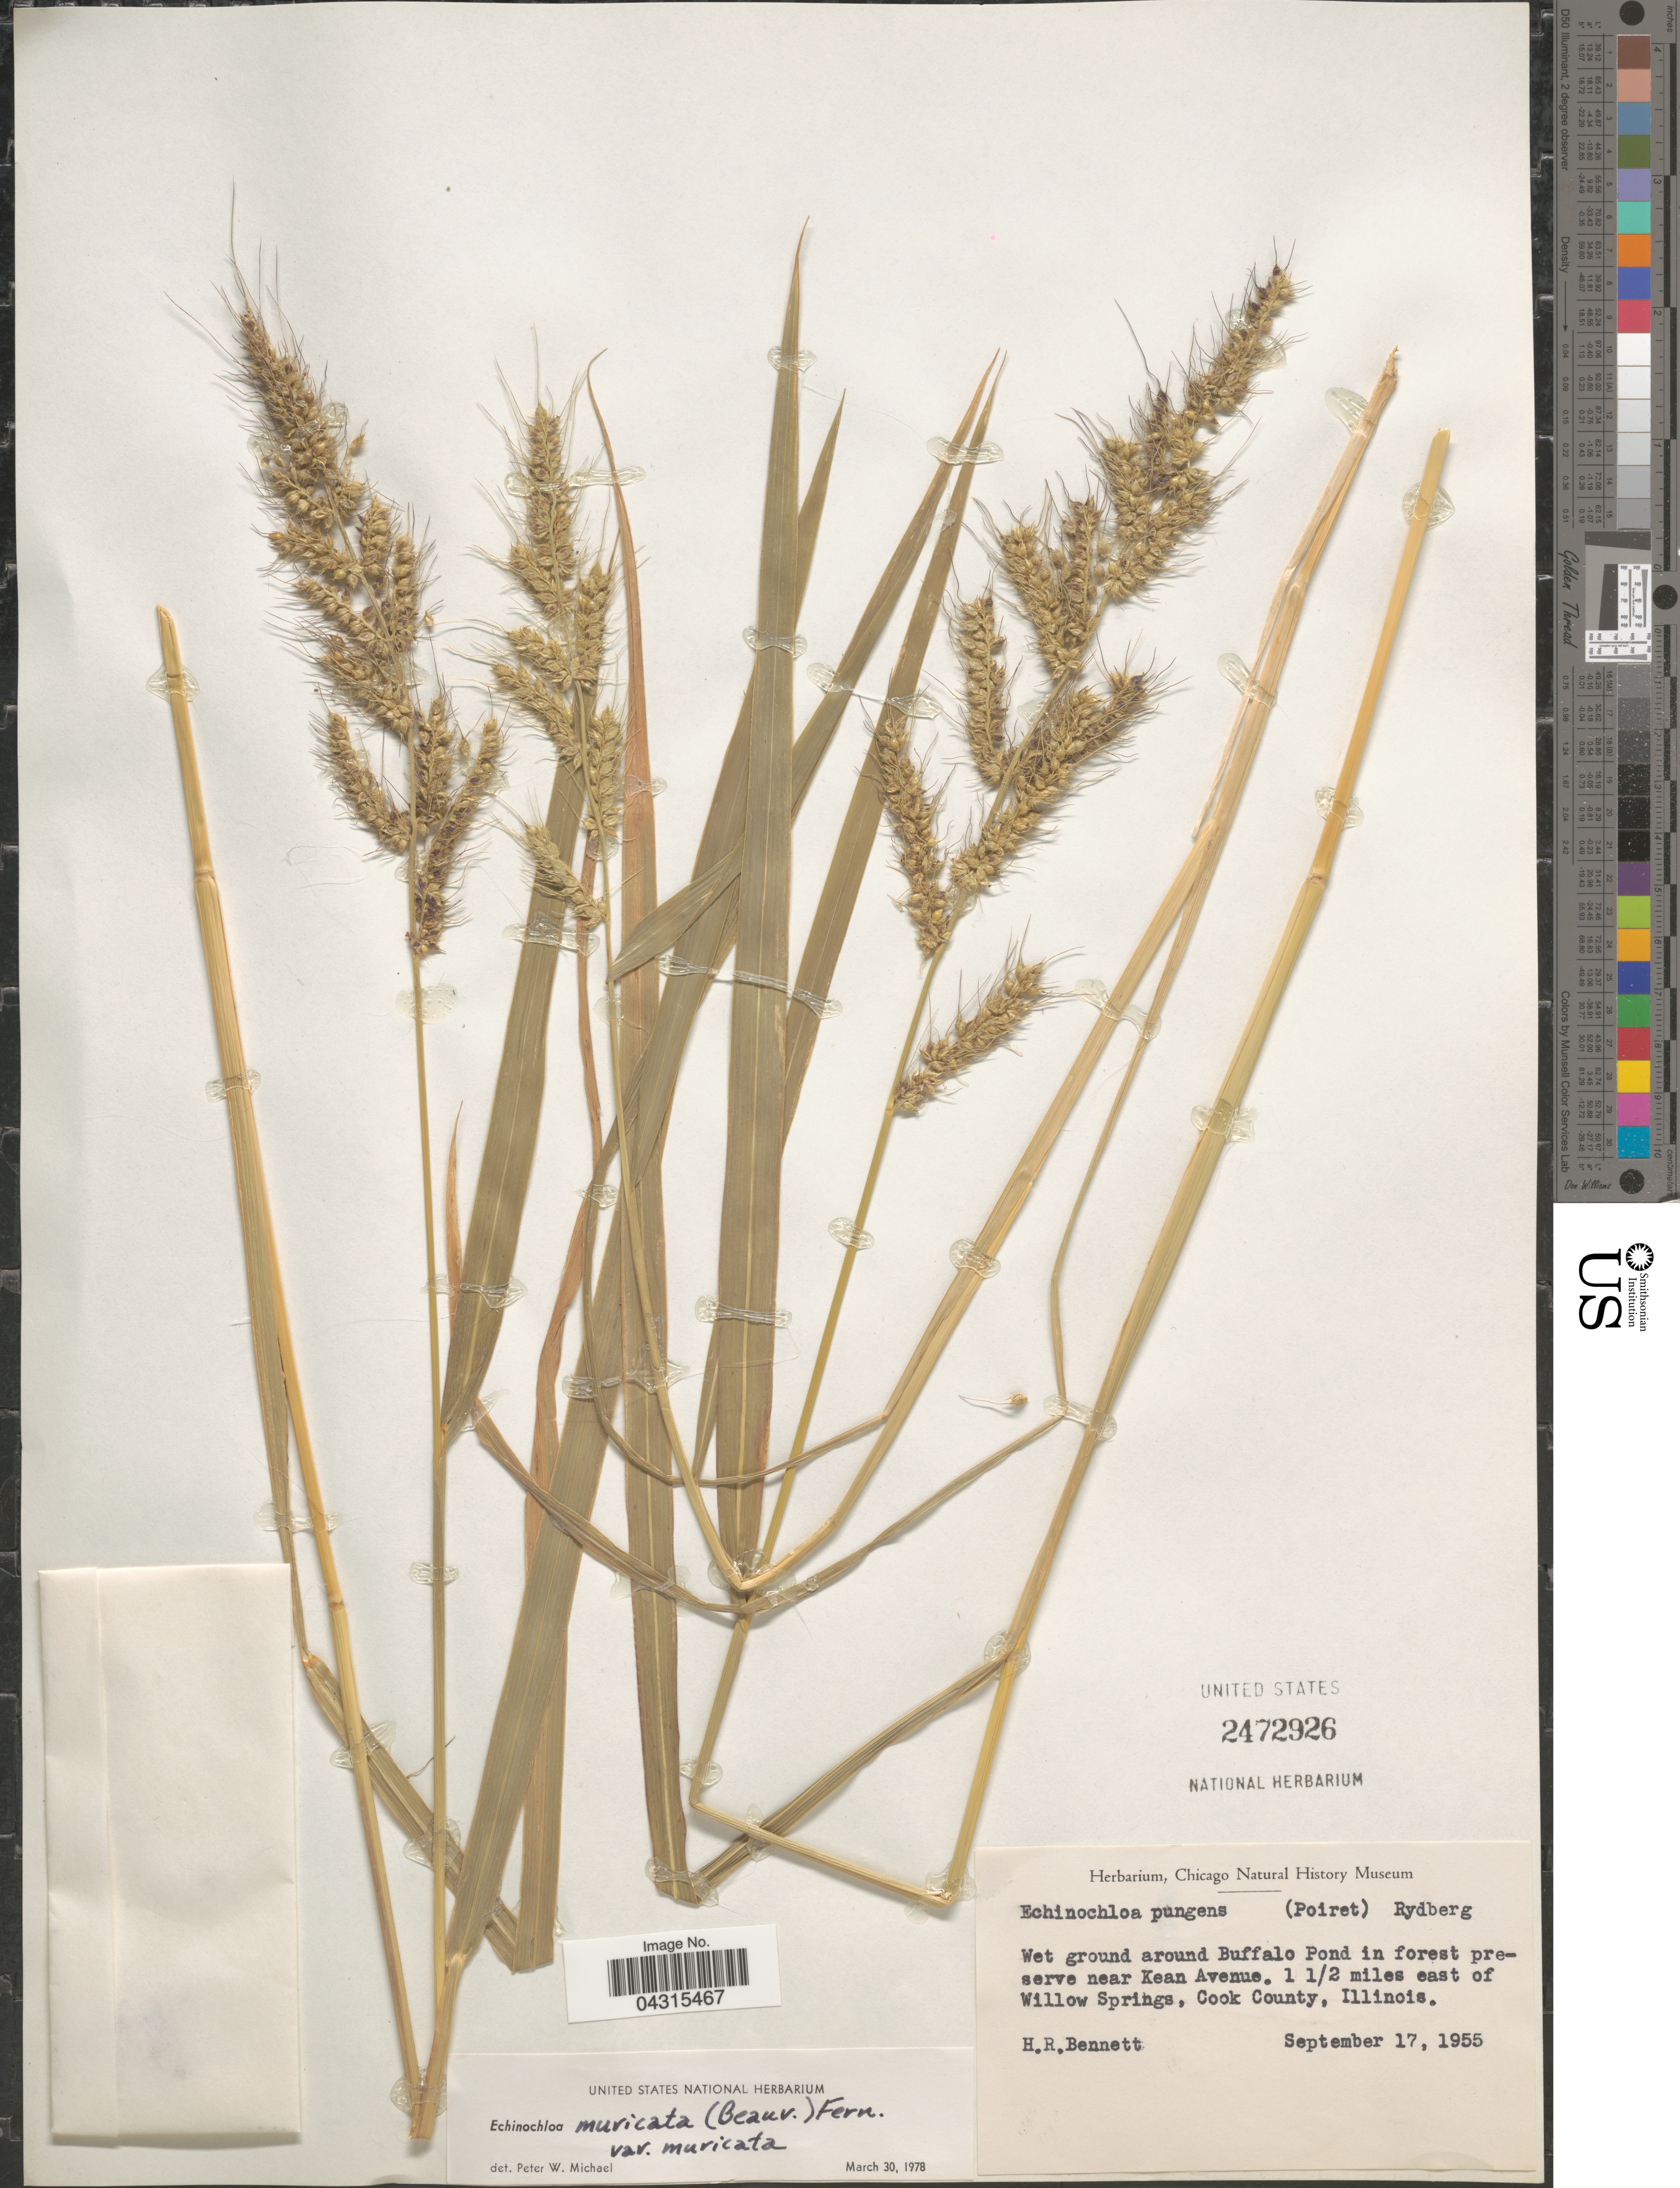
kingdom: Plantae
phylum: Tracheophyta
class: Liliopsida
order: Poales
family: Poaceae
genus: Echinochloa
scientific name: Echinochloa muricata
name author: (P. Beauv.) Fernald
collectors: H. R. Bennett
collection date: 1955-09-17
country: United States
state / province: Illinois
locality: Wet ground around Buffalo Pond in forest preserve near Kean Avenue. 1 1/2 miles east of Willow Springs, Cook County.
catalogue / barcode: US 2472926